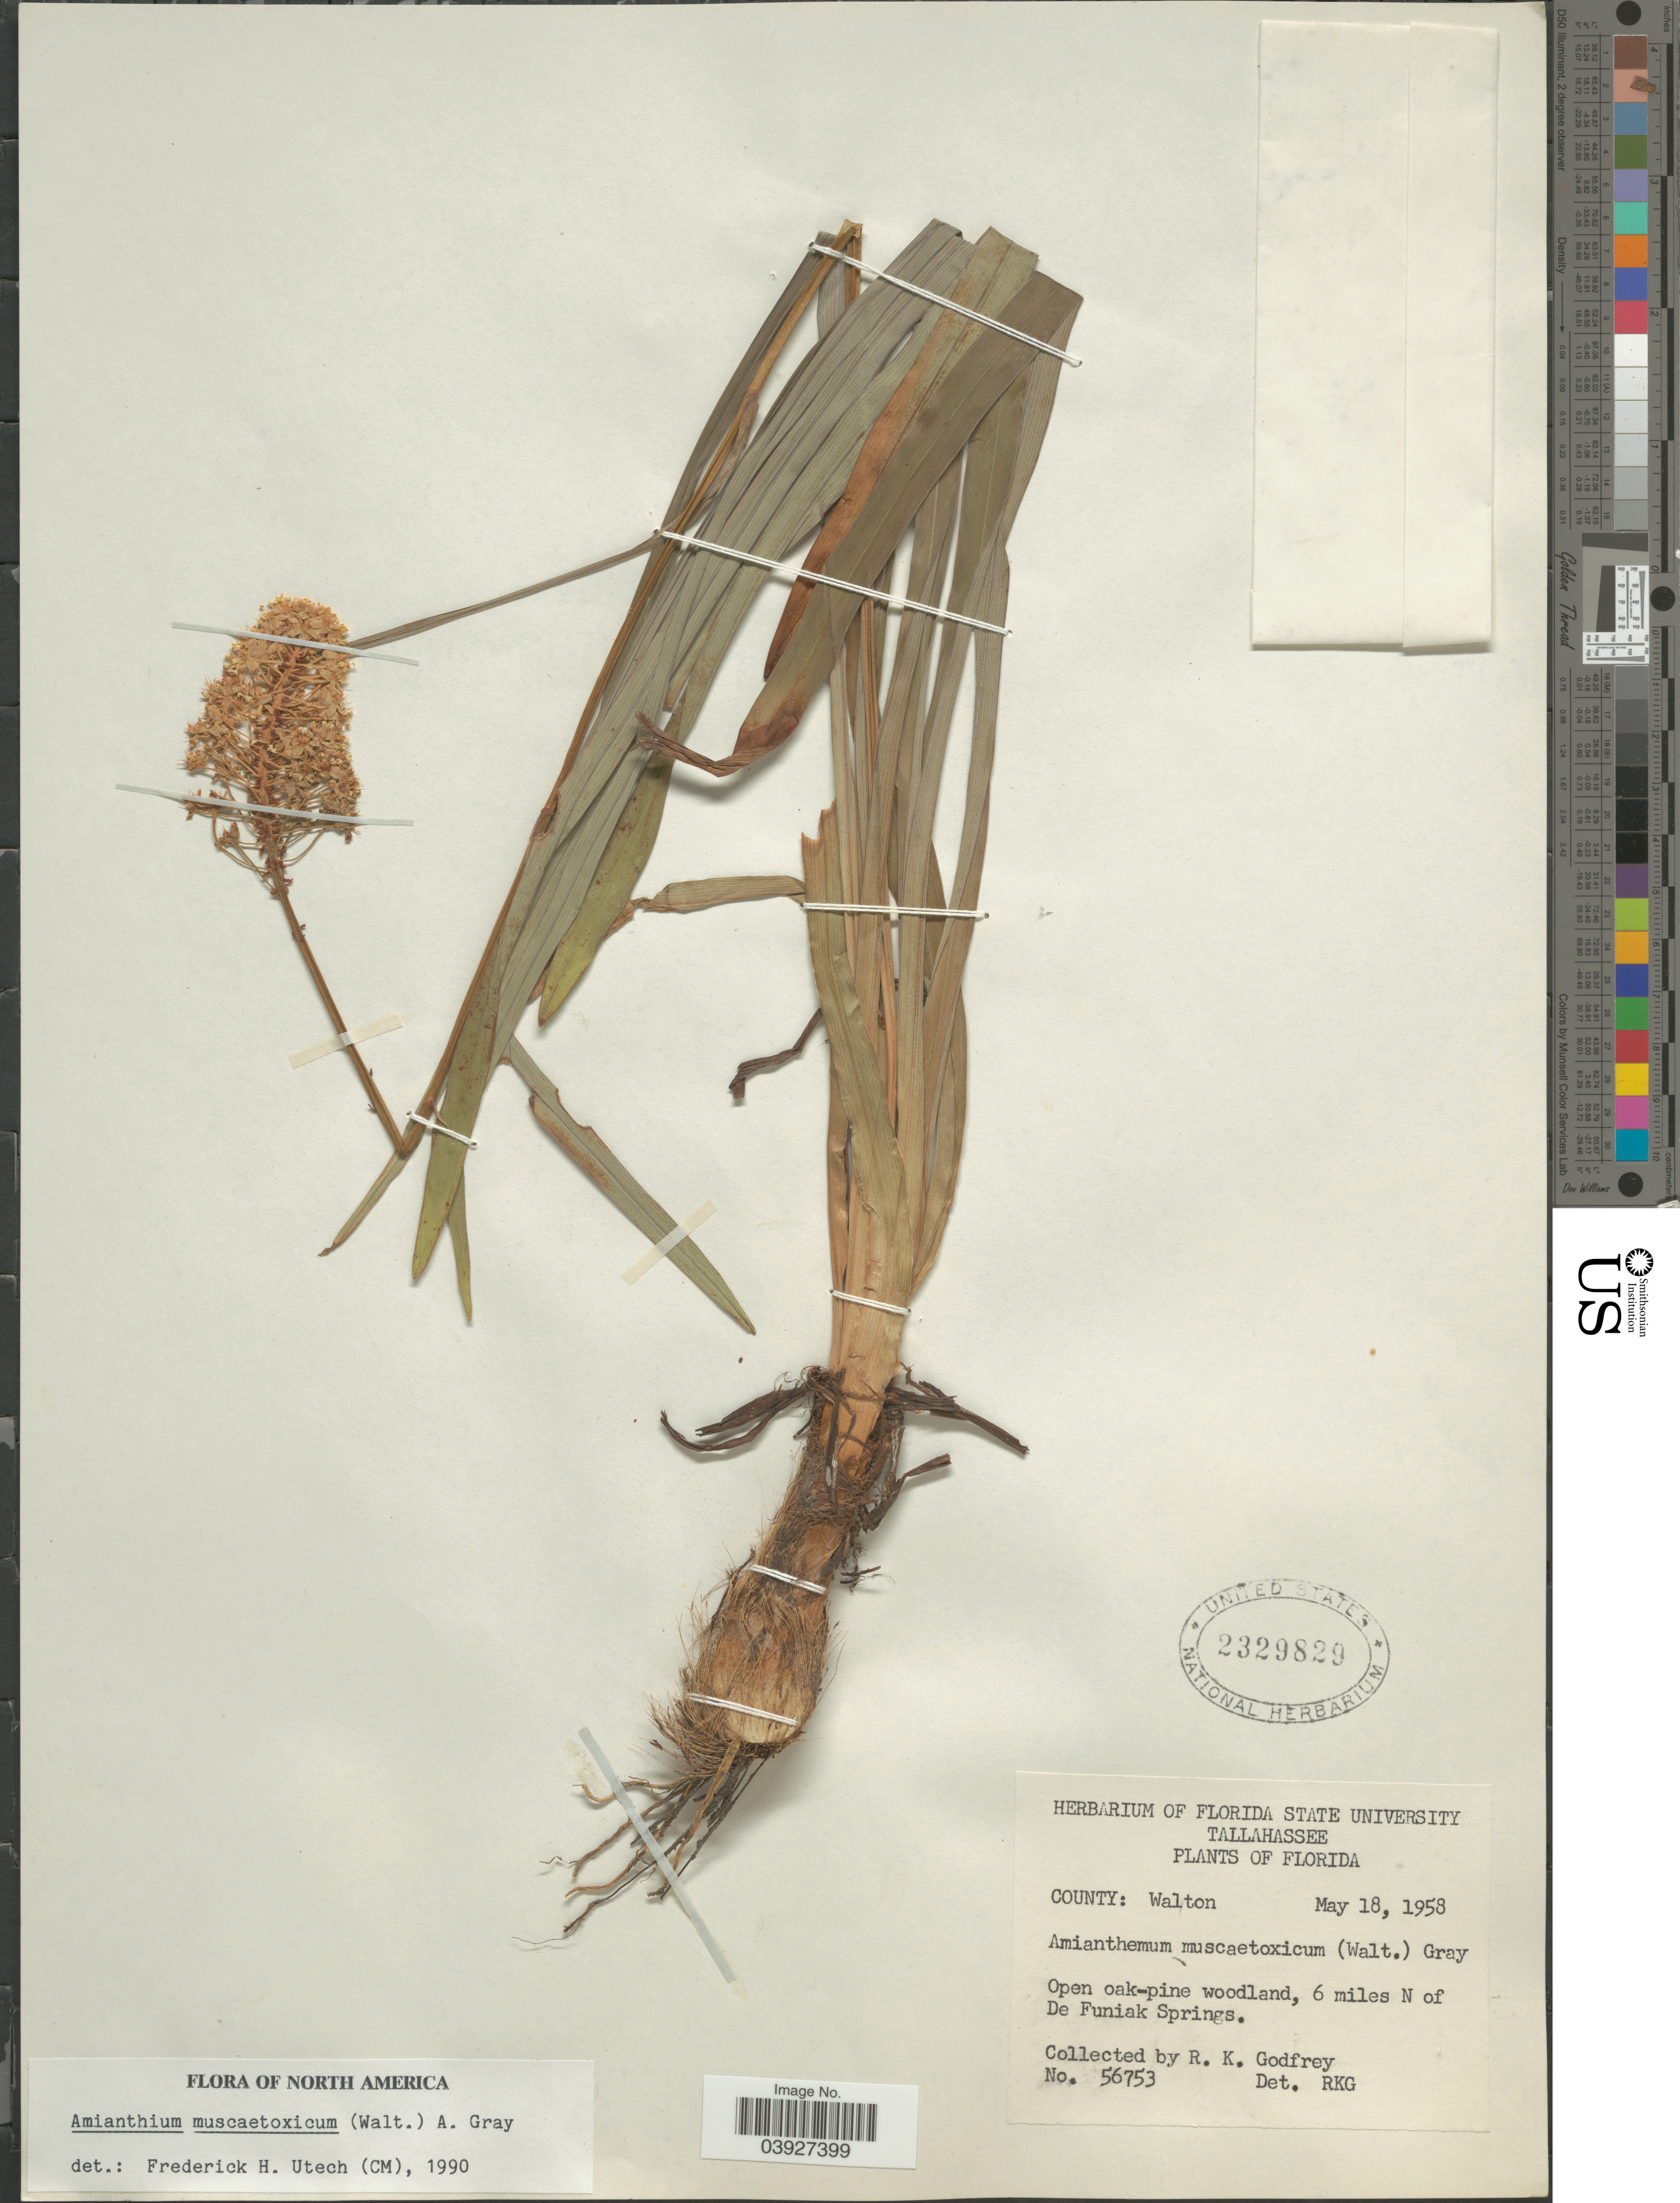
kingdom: Plantae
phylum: Tracheophyta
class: Liliopsida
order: Liliales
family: Melanthiaceae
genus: Amianthium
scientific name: Amianthium muscitoxicum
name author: (Walter) A. Gray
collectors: R. K. Godfrey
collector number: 56753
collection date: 1958-05-18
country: United States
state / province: Florida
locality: County: Walton. 6 miles N of De Funiak Springs.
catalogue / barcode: US 2329829